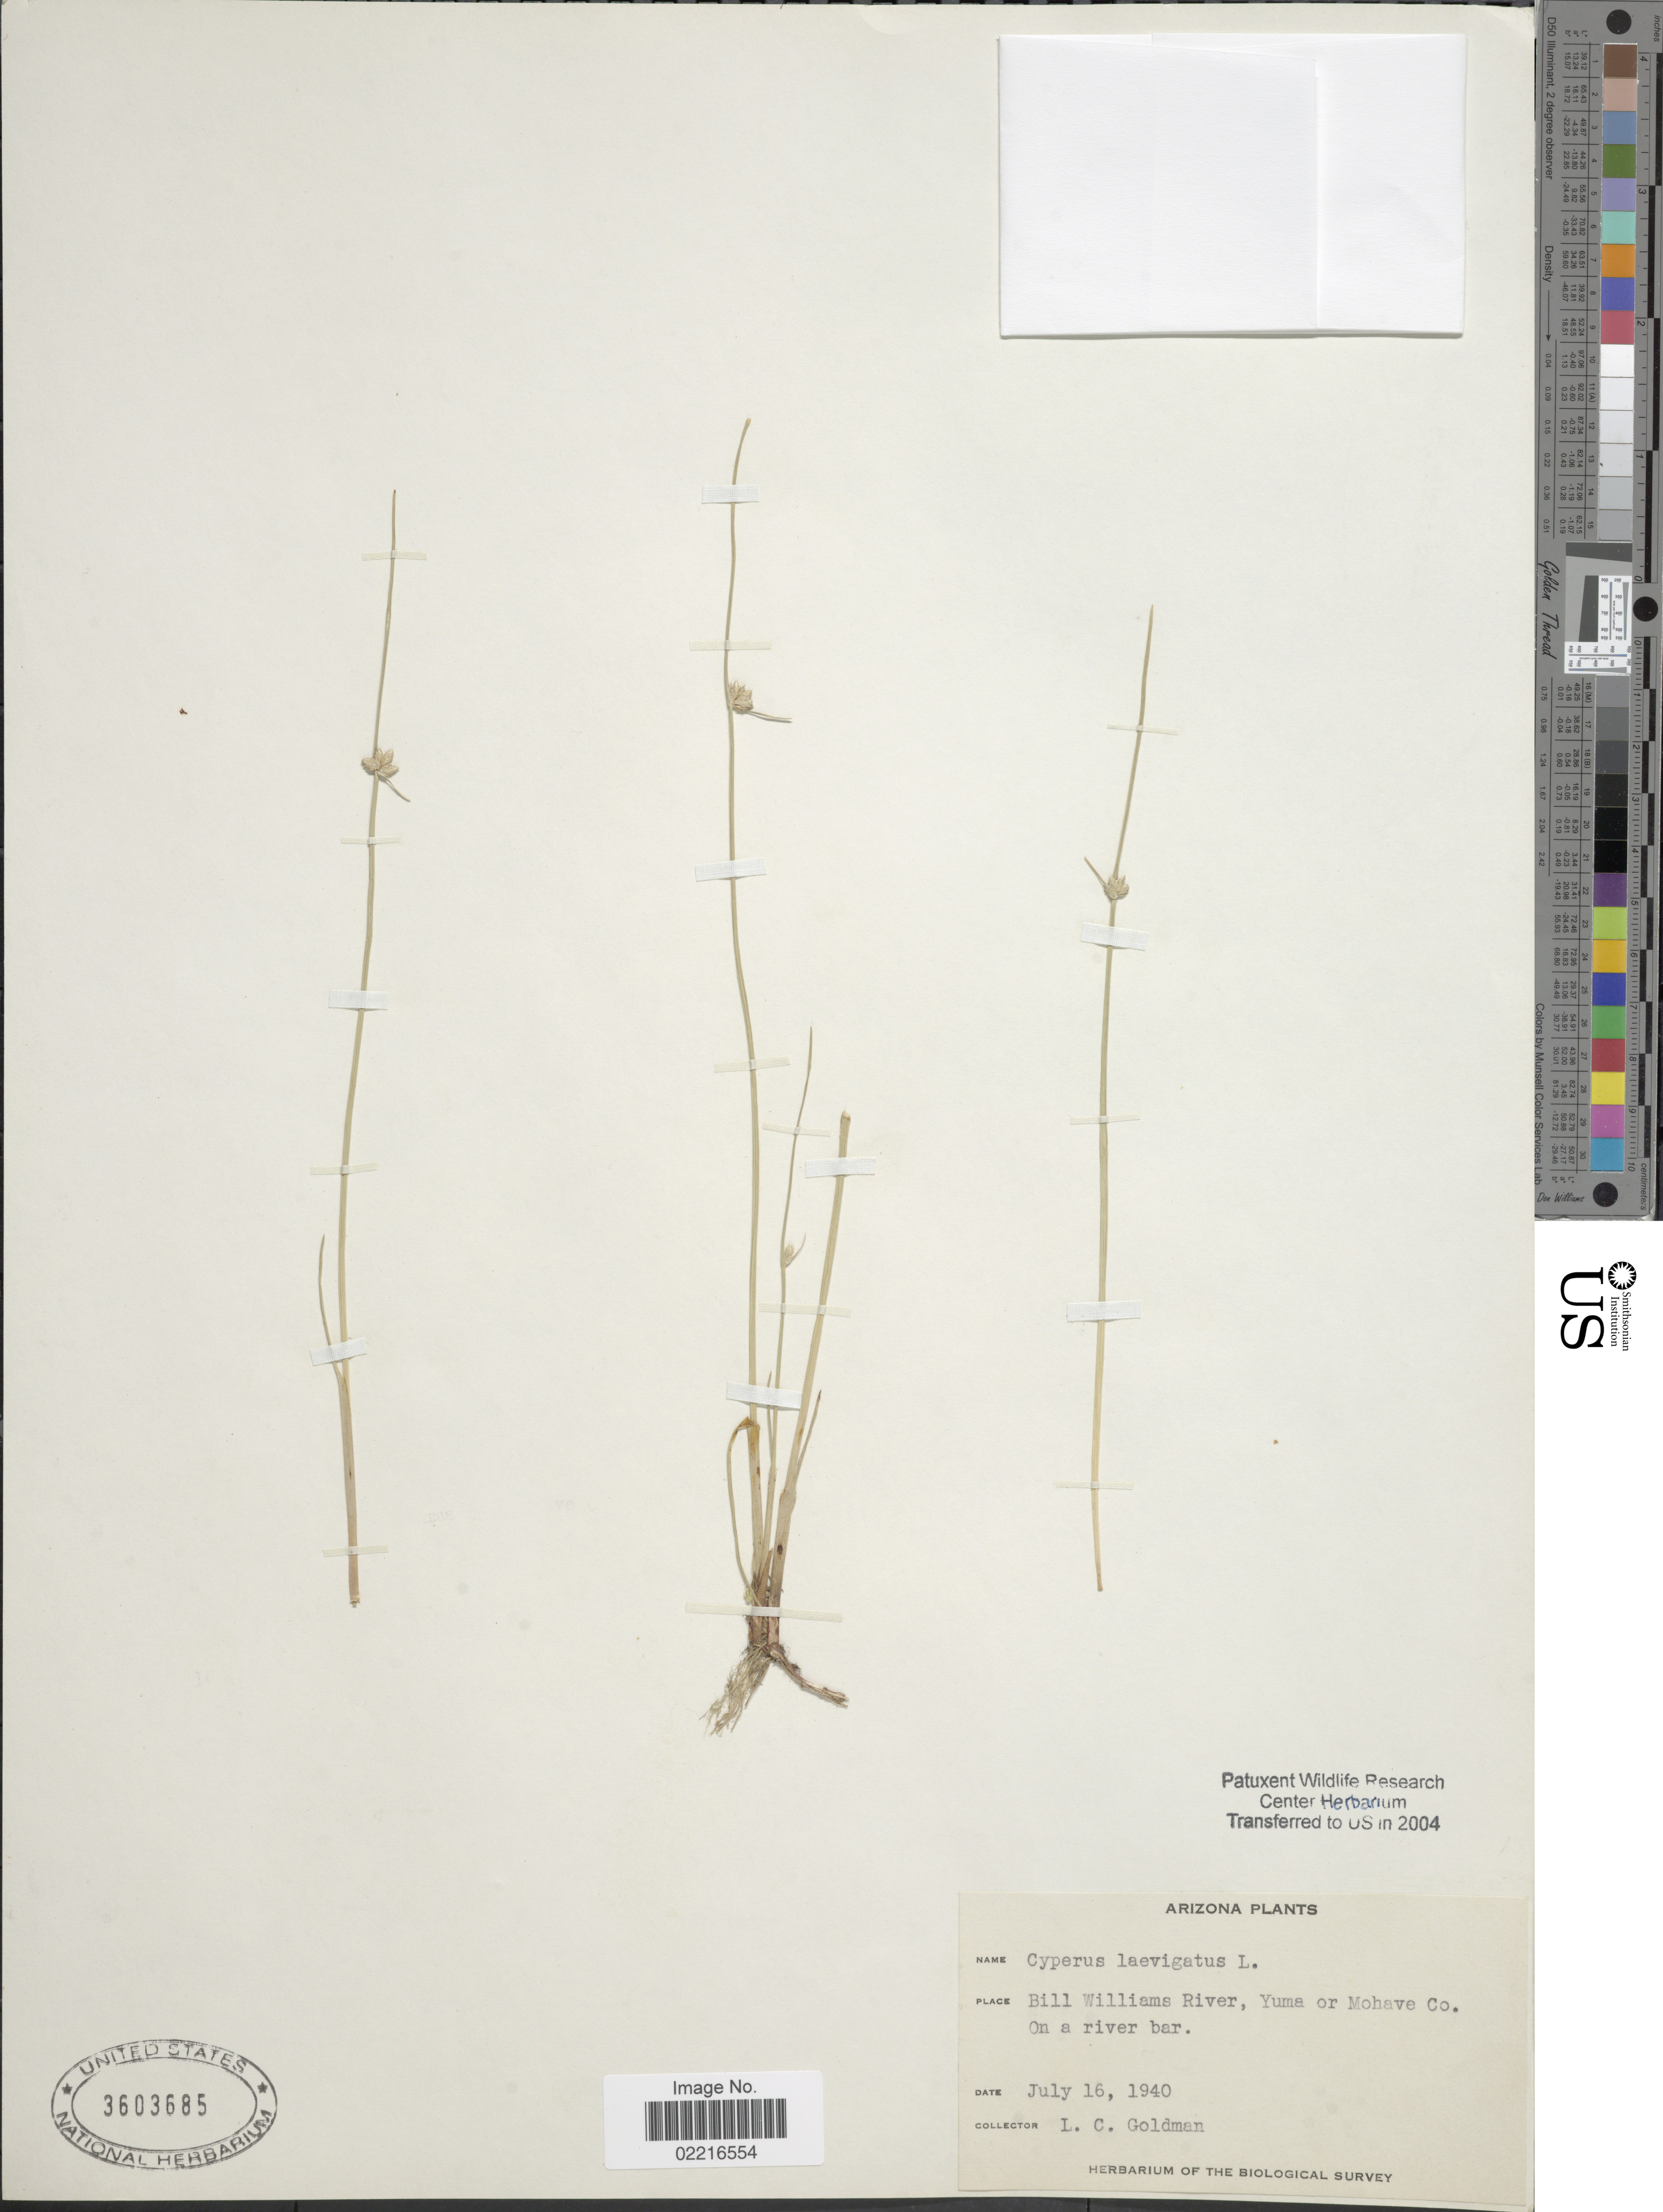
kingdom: Plantae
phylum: Tracheophyta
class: Liliopsida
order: Poales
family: Cyperaceae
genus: Cyperus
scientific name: Cyperus laevigatus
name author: L.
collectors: L. Goldman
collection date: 1940-07-16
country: United States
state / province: Arizona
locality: Bill Williams River, Yuma or Mohave Co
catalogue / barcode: US 3603685